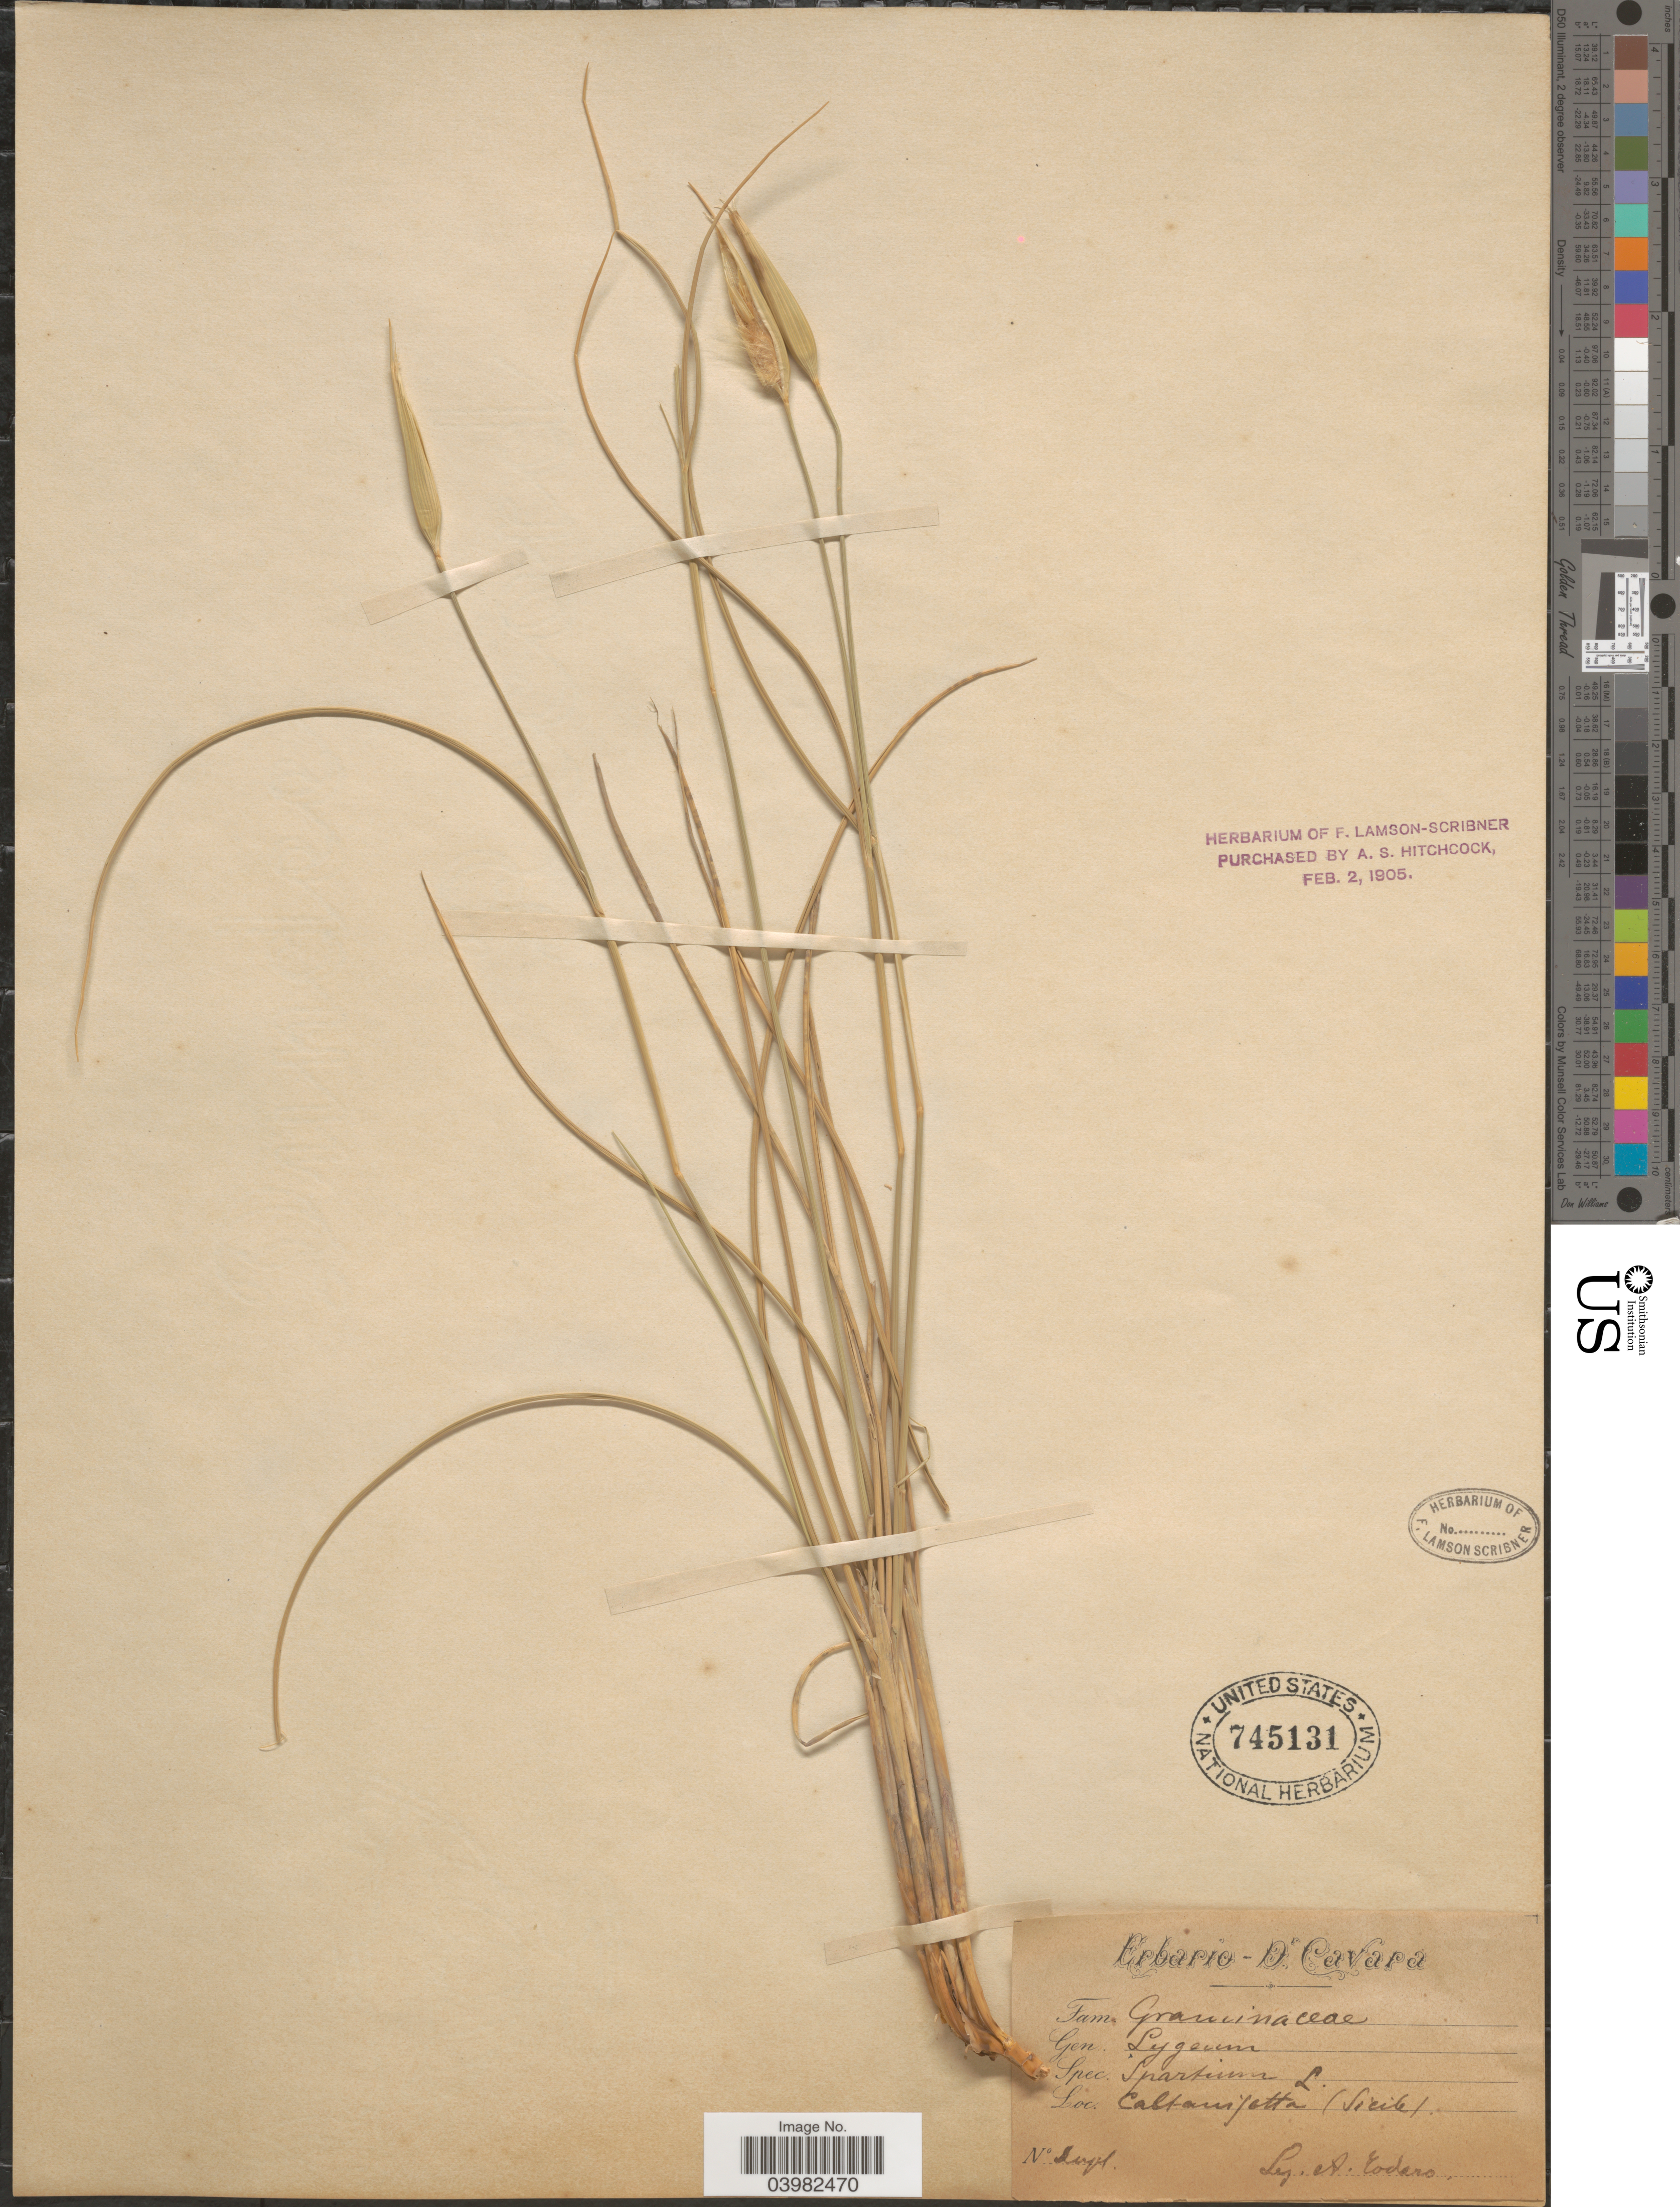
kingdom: Plantae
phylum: Tracheophyta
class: Liliopsida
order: Poales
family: Poaceae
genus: Lygeum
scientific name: Lygeum spartum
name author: L.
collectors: A. Todaro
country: Italy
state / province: Siciliana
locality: Caltanissetta (Sicile).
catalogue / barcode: US 745131